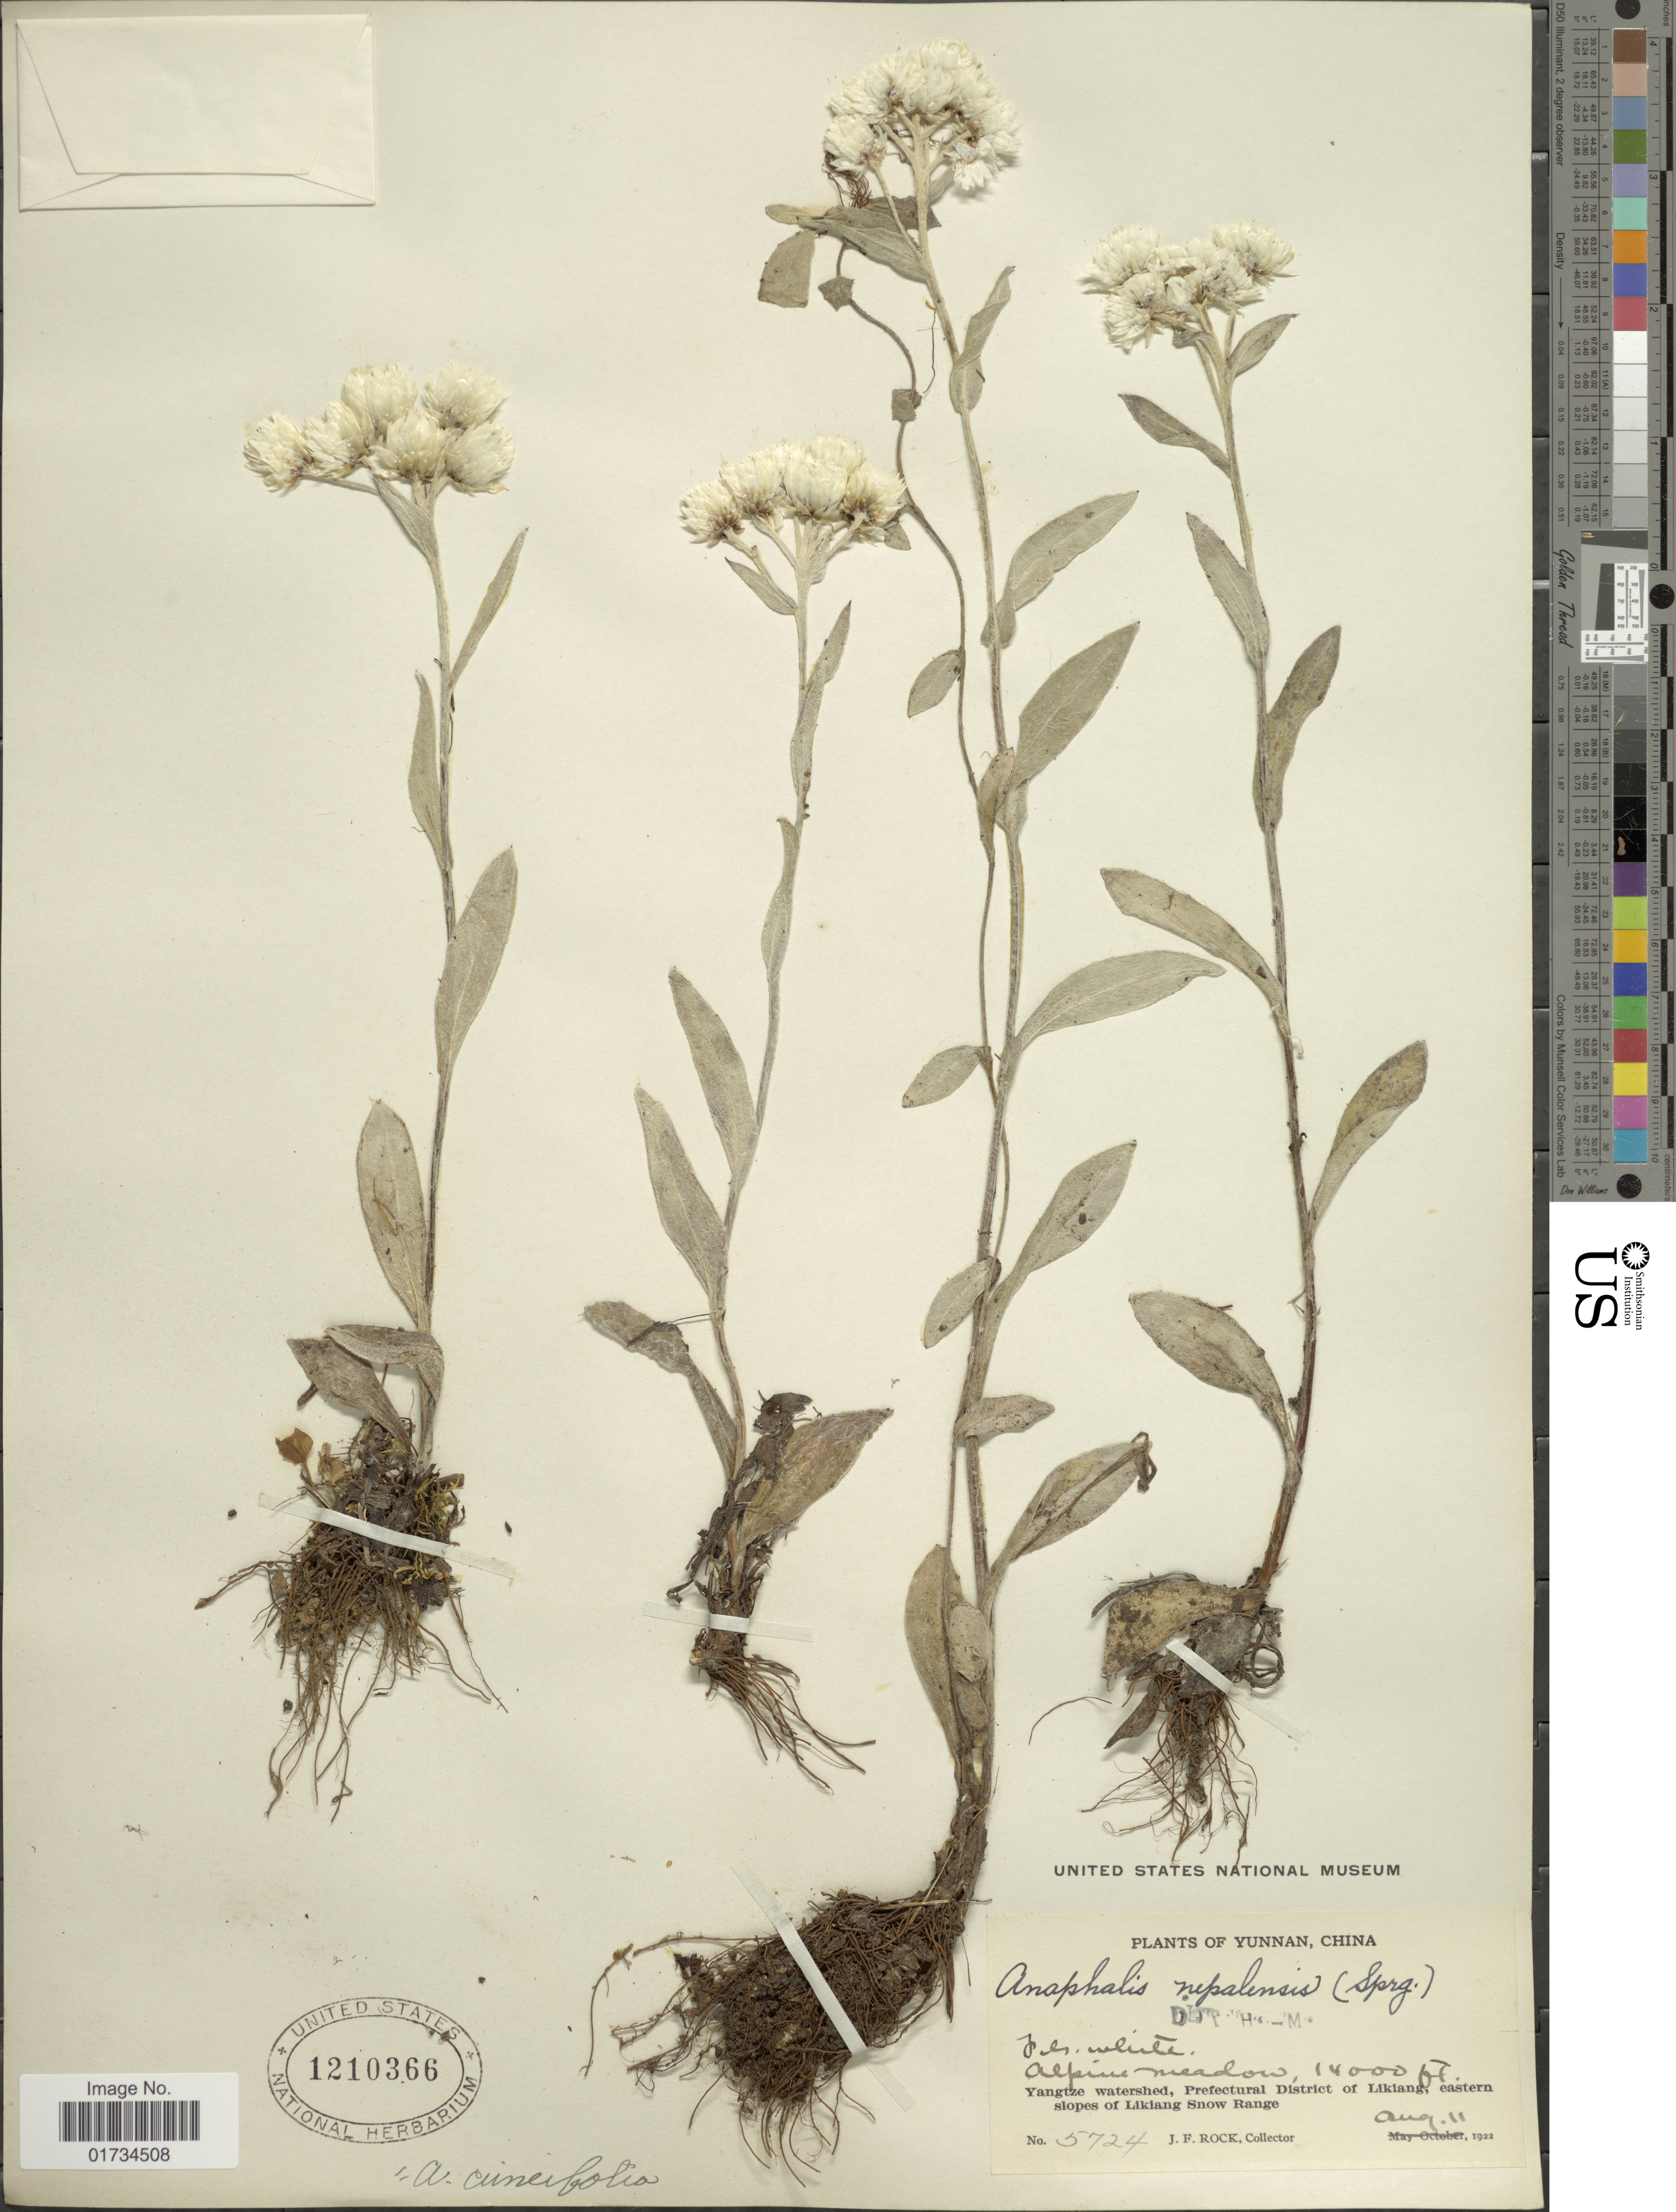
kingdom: Plantae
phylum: Tracheophyta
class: Magnoliopsida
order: Asterales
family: Asteraceae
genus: Anaphalis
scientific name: Anaphalis cuneifolia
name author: Hook. f.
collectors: J. Rock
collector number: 5724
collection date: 1922-08-11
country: China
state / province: Yunnan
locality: Yunnan, China. Alpine meadow. Yangtze watershed, Prefectural Disitrict of Likian, eastern slope of Likian Snow Range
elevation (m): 4267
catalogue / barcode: US 1210366